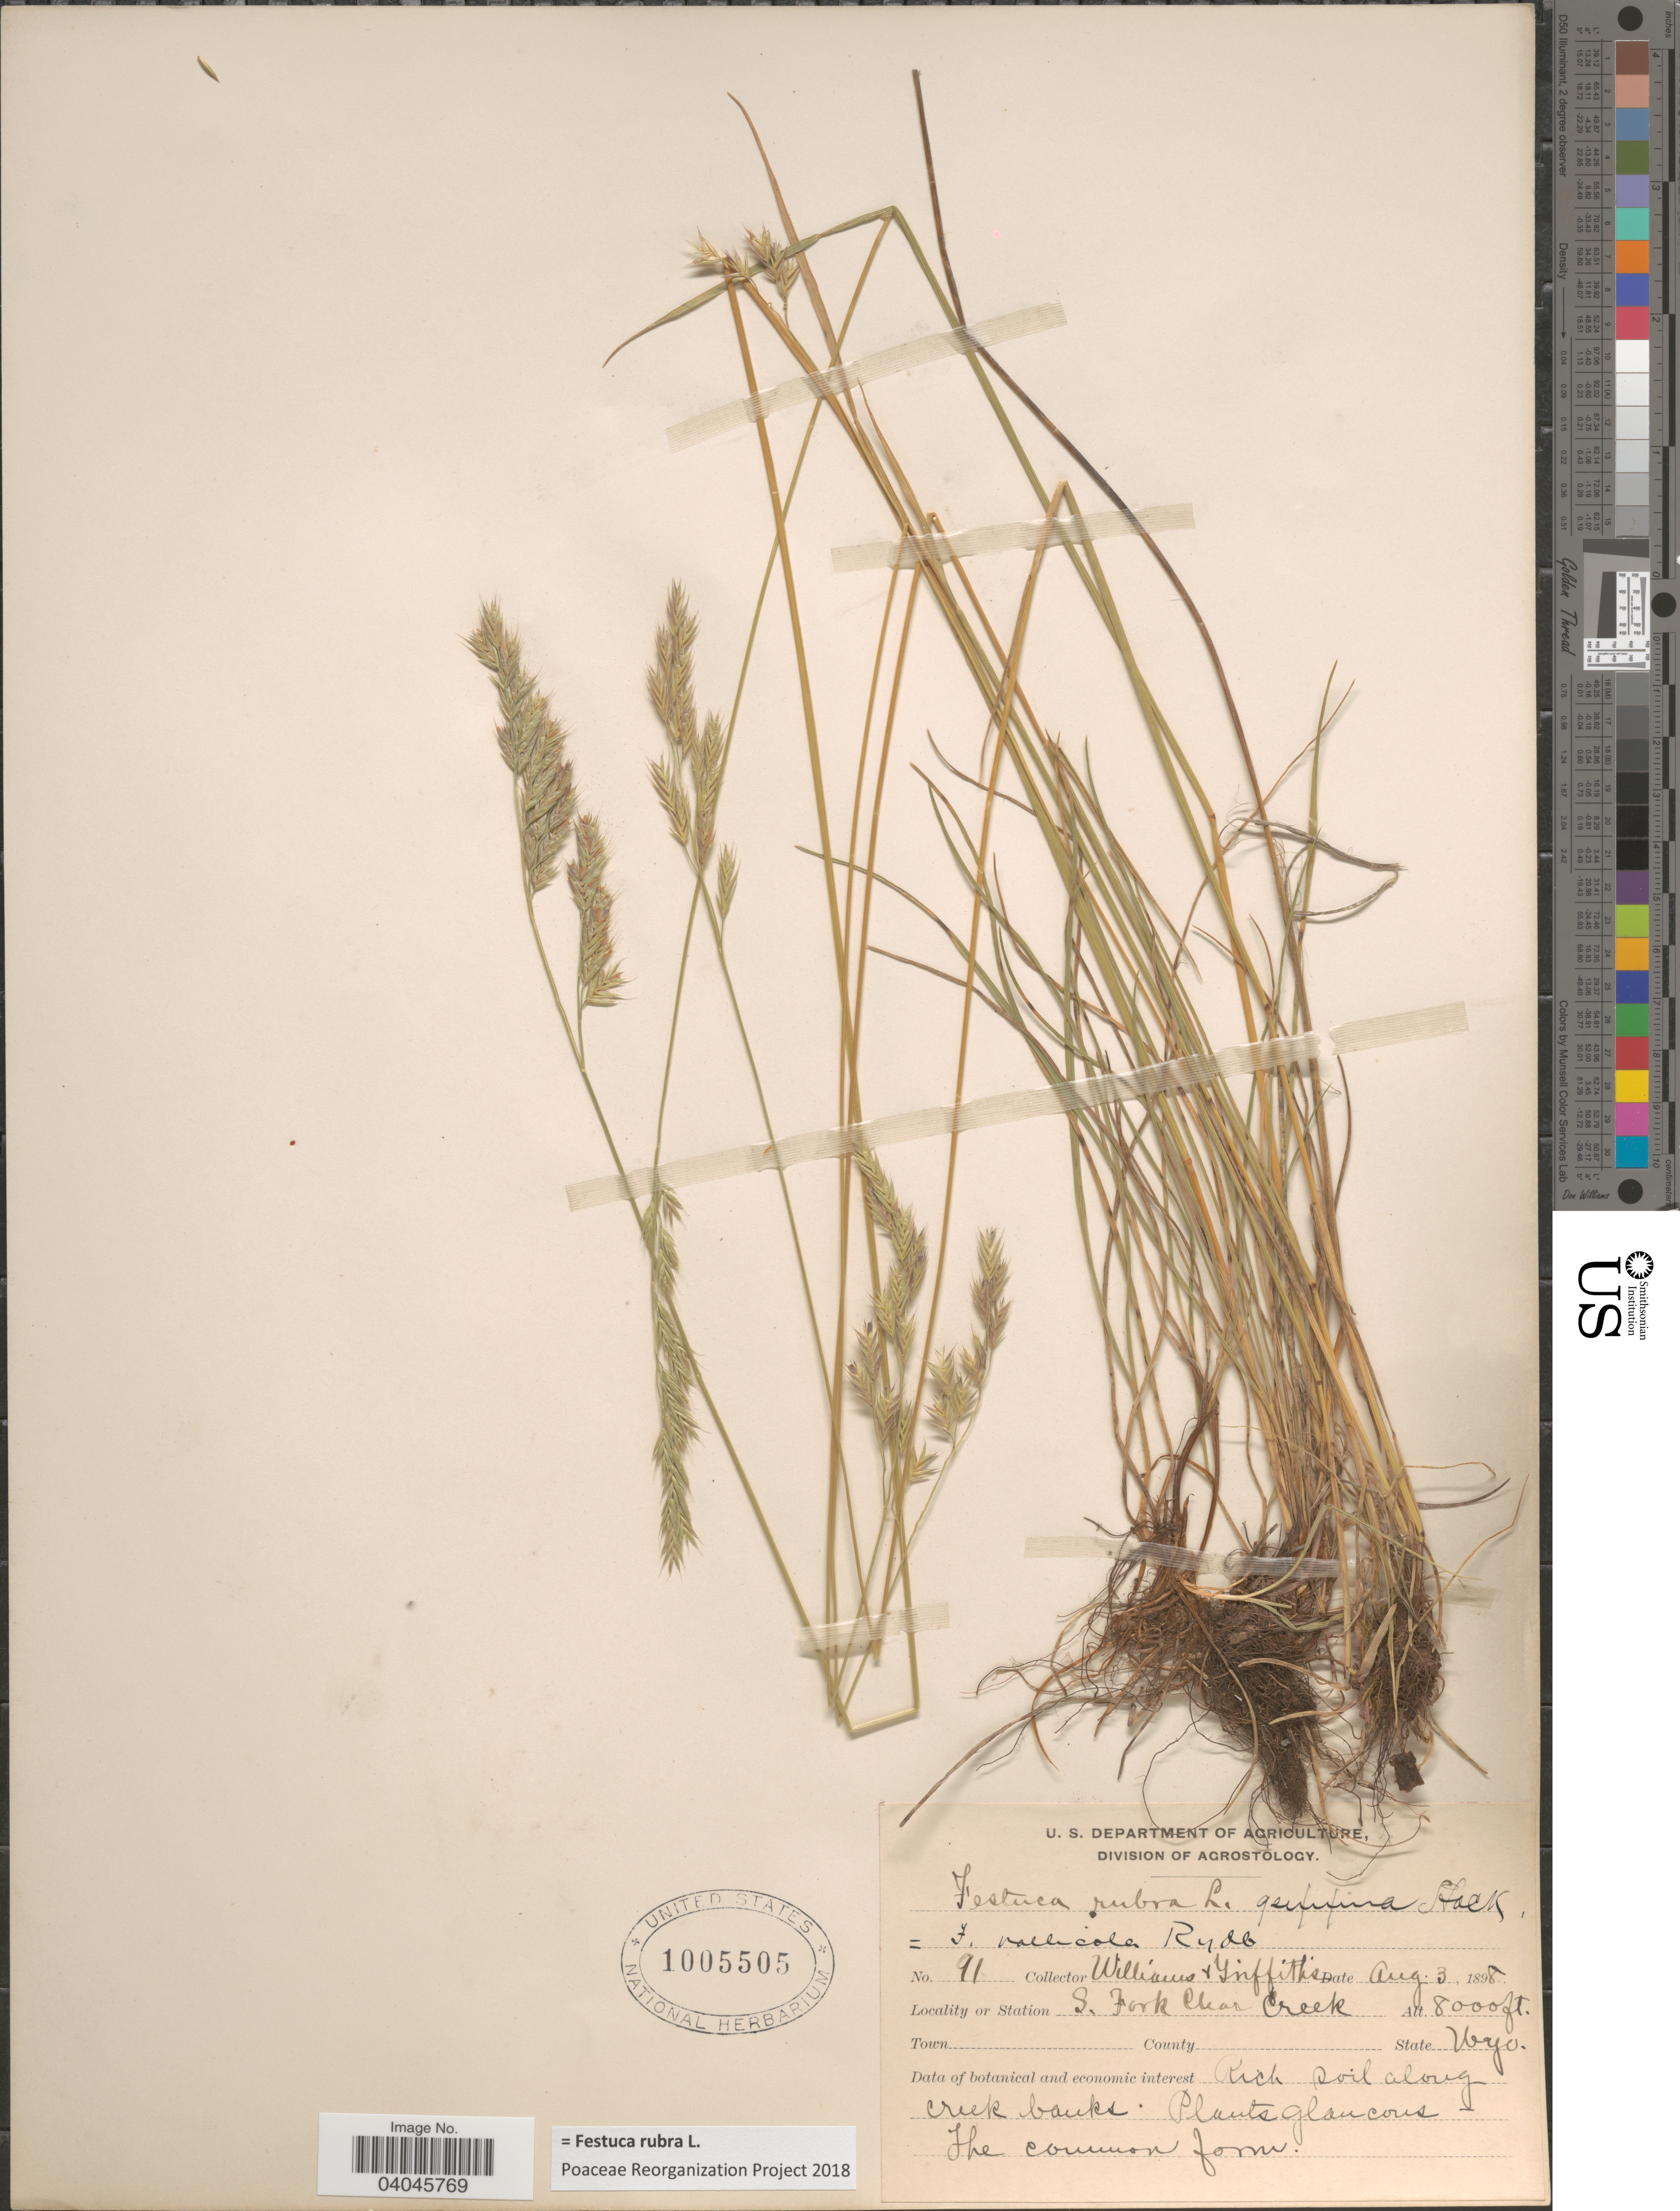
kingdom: Plantae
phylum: Tracheophyta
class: Liliopsida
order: Poales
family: Poaceae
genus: Festuca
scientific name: Festuca rubra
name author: L.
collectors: -- Williams & -- Griffiths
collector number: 91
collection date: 1898-08-03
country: United States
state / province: Wyoming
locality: S. Fork Clear Creek.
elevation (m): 2438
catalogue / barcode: US 1005505